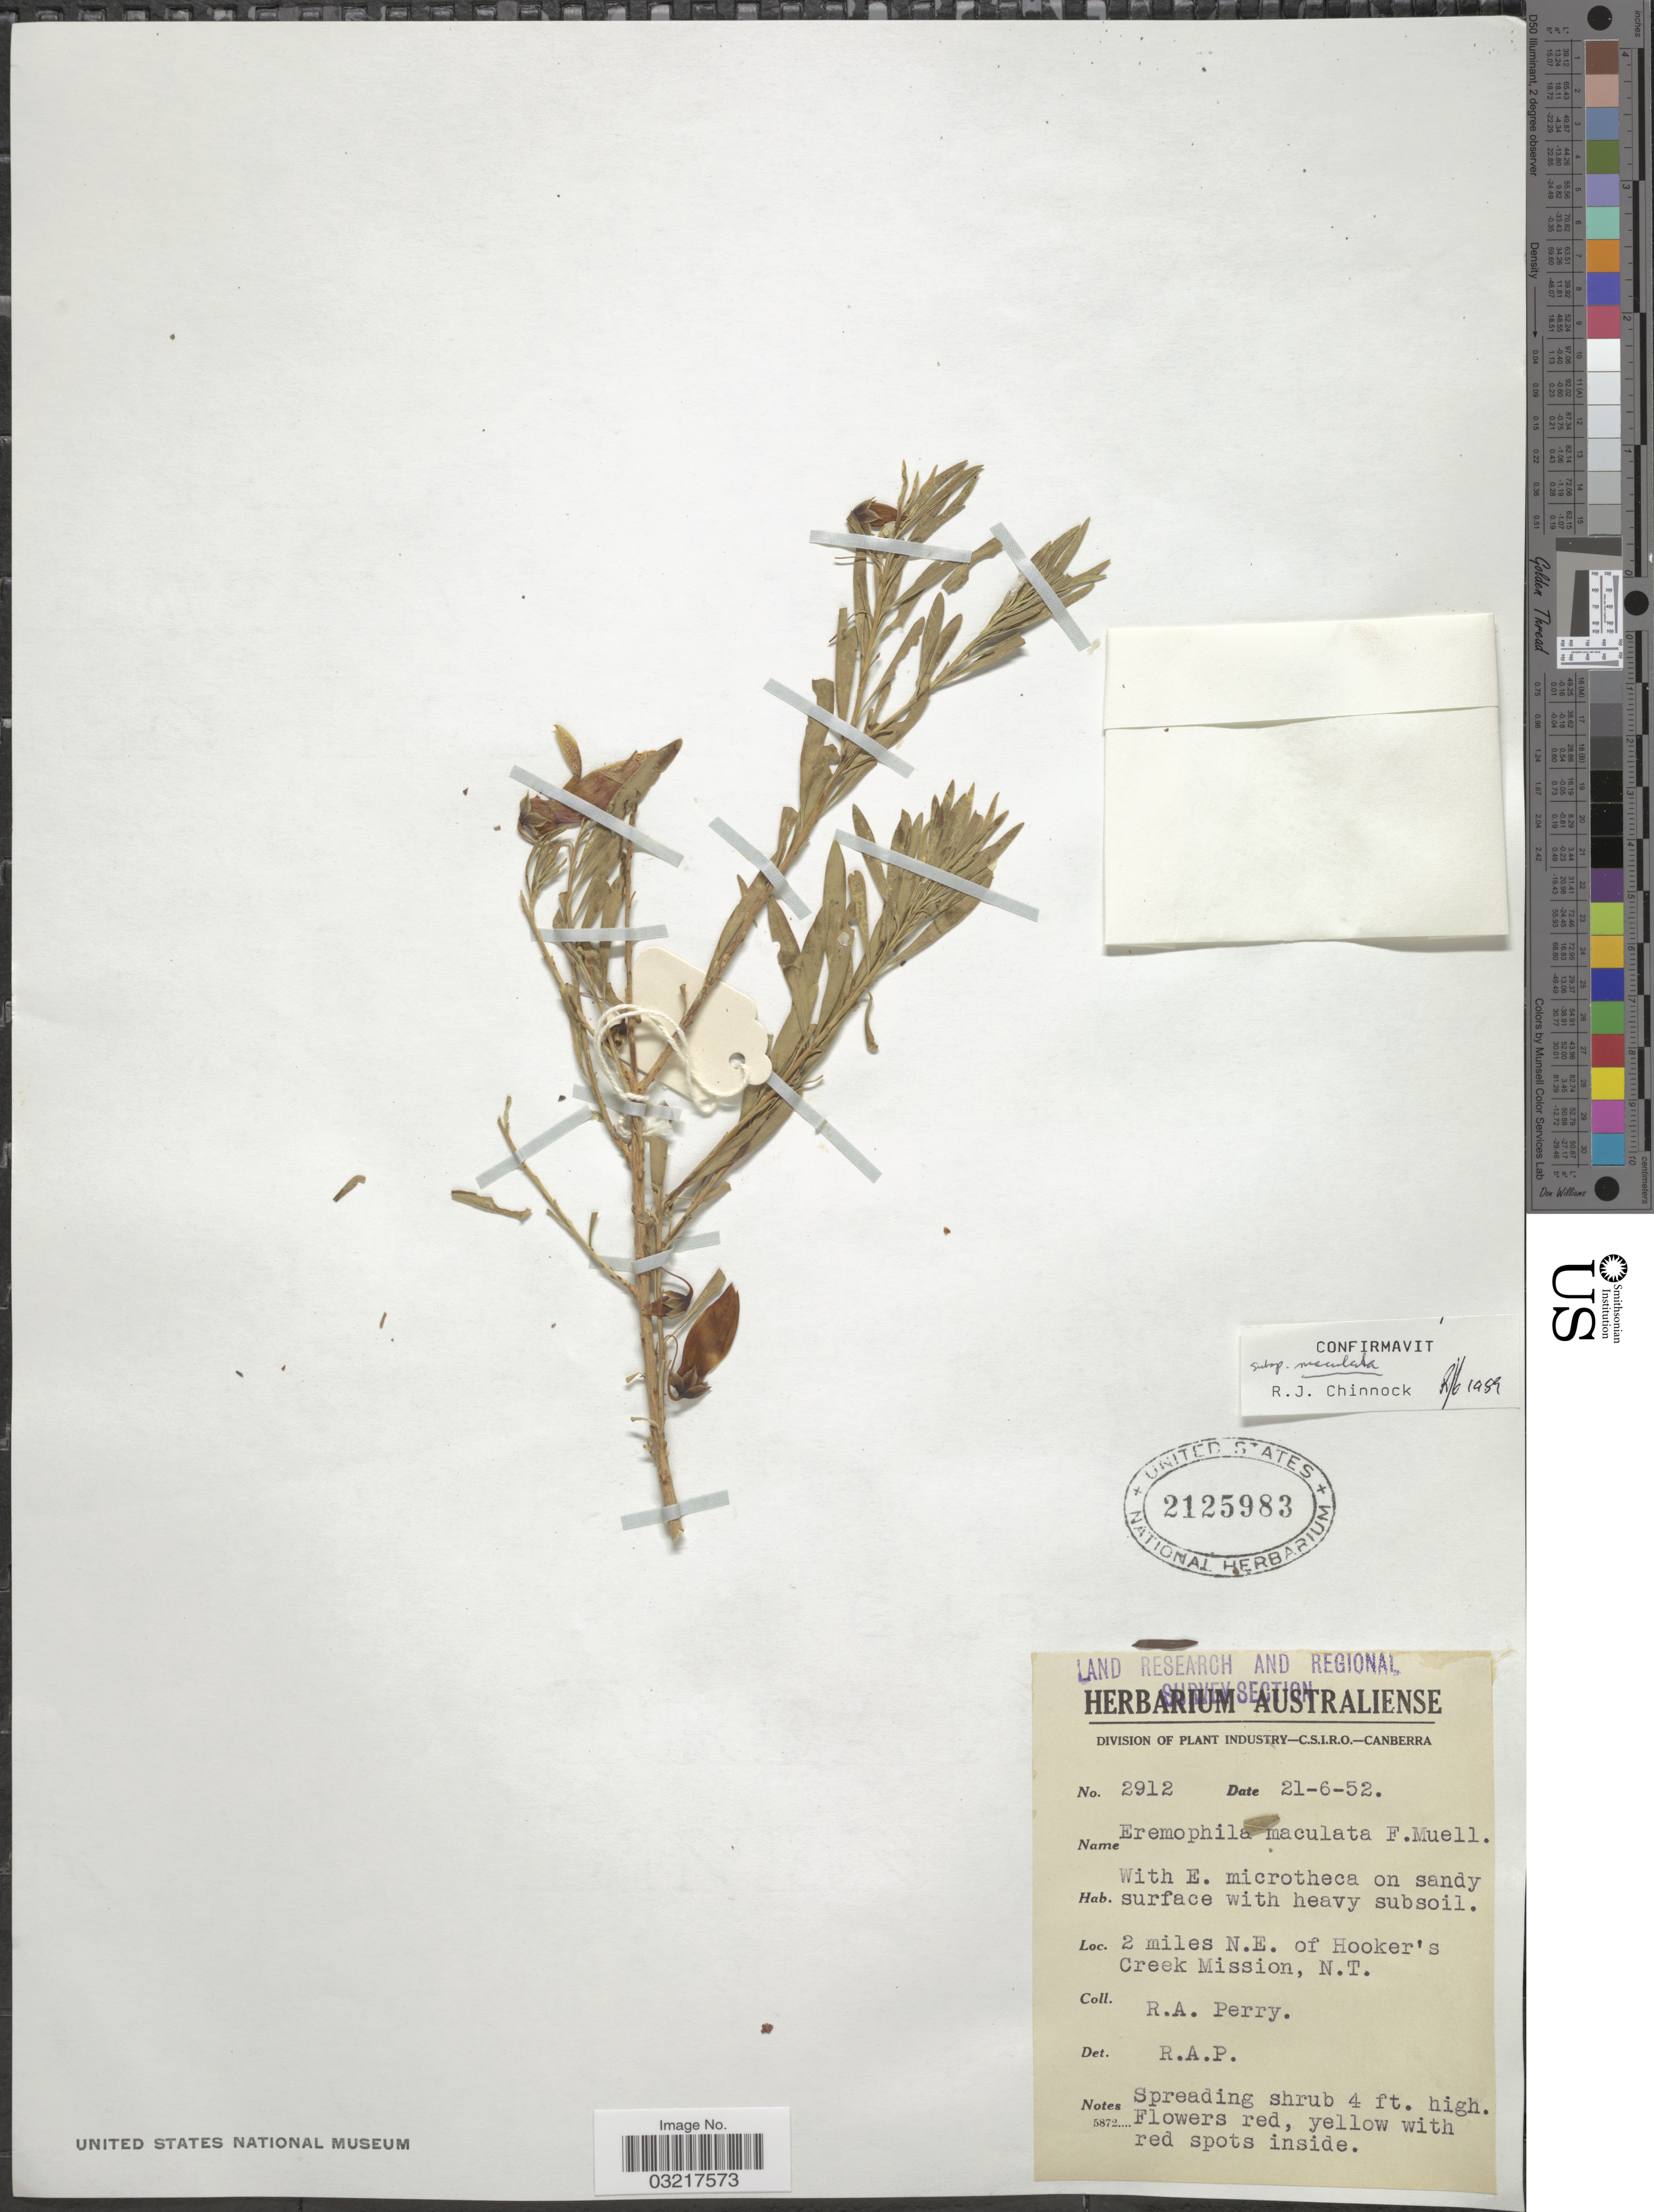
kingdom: Plantae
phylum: Tracheophyta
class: Magnoliopsida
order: Lamiales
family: Scrophulariaceae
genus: Eremophila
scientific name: Eremophila maculata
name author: (Ker Gawl.) F. Muell.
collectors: Perry, R. A.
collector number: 2912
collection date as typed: Transcribed d/m/y: 21/6/52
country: Australia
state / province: Northern Territory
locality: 2 miles N.E. of Hooker' s Creek Mission, N.T.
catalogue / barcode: US 2125983